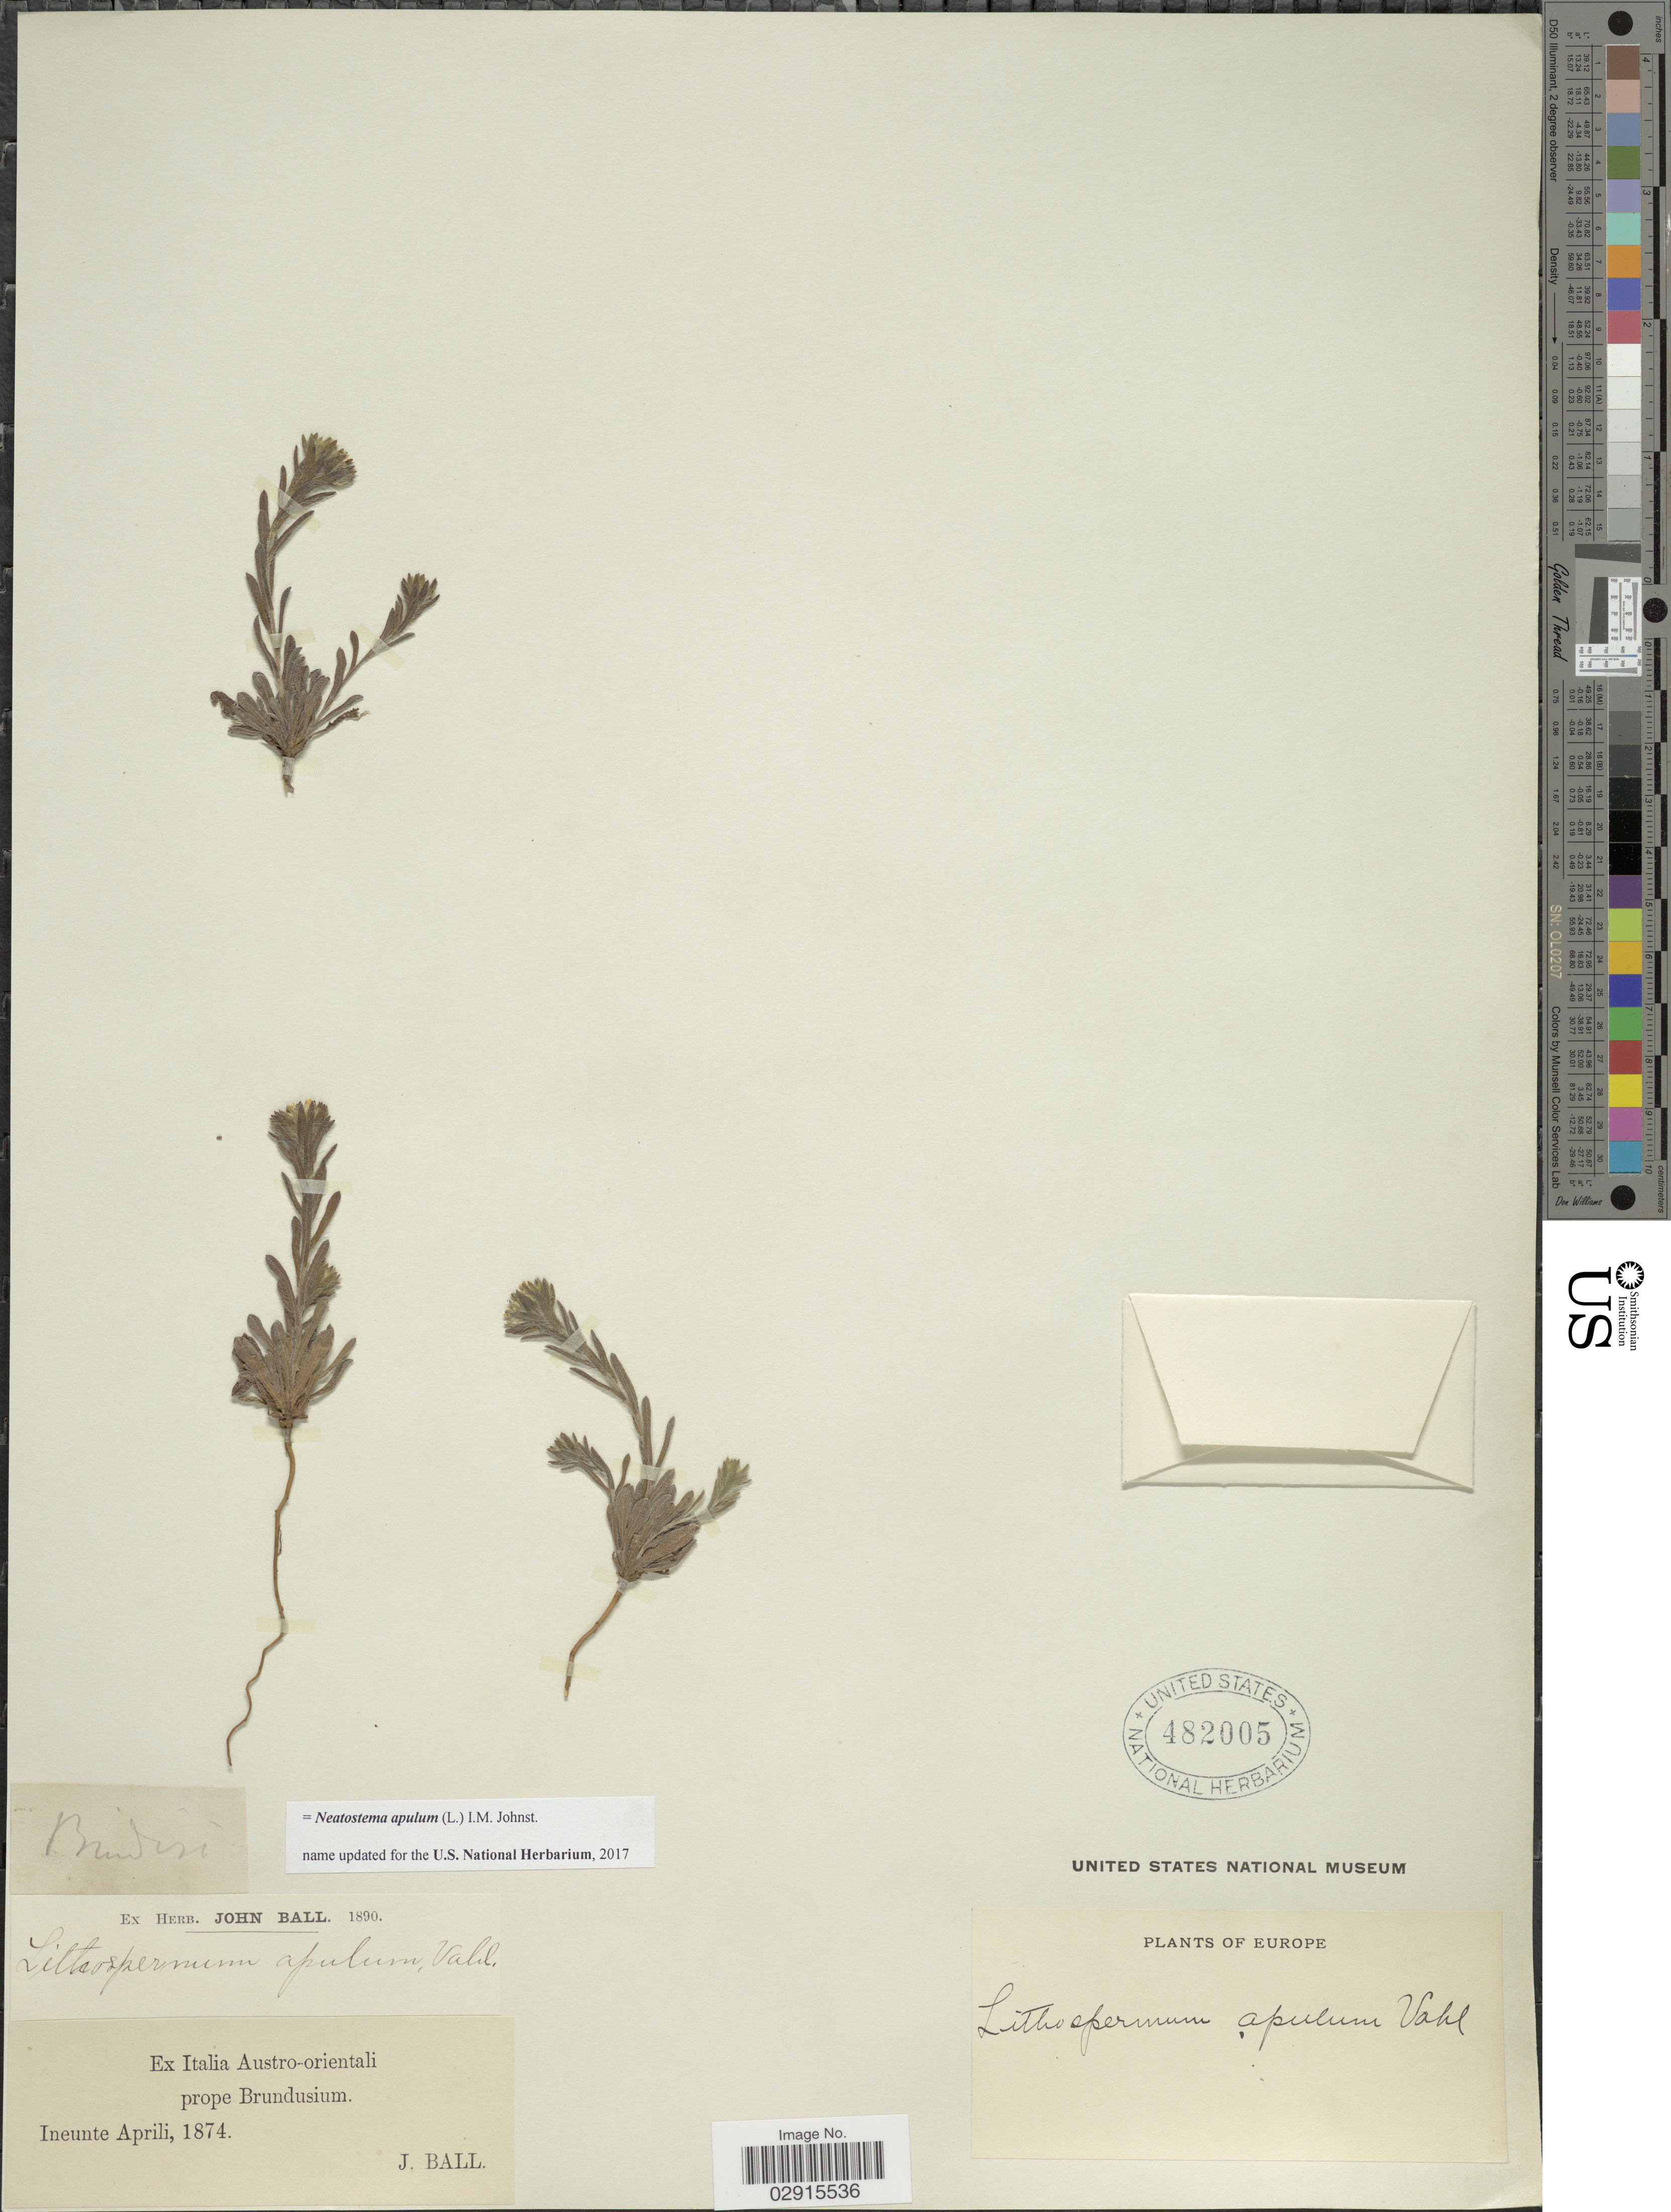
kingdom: Plantae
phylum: Tracheophyta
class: Magnoliopsida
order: Boraginales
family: Boraginaceae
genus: Neatostema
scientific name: Neatostema apulum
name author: (L.) I.M. Johnst.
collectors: J. Ball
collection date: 1874-04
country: Italy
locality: Prope Brundusium.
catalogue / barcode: US 482005